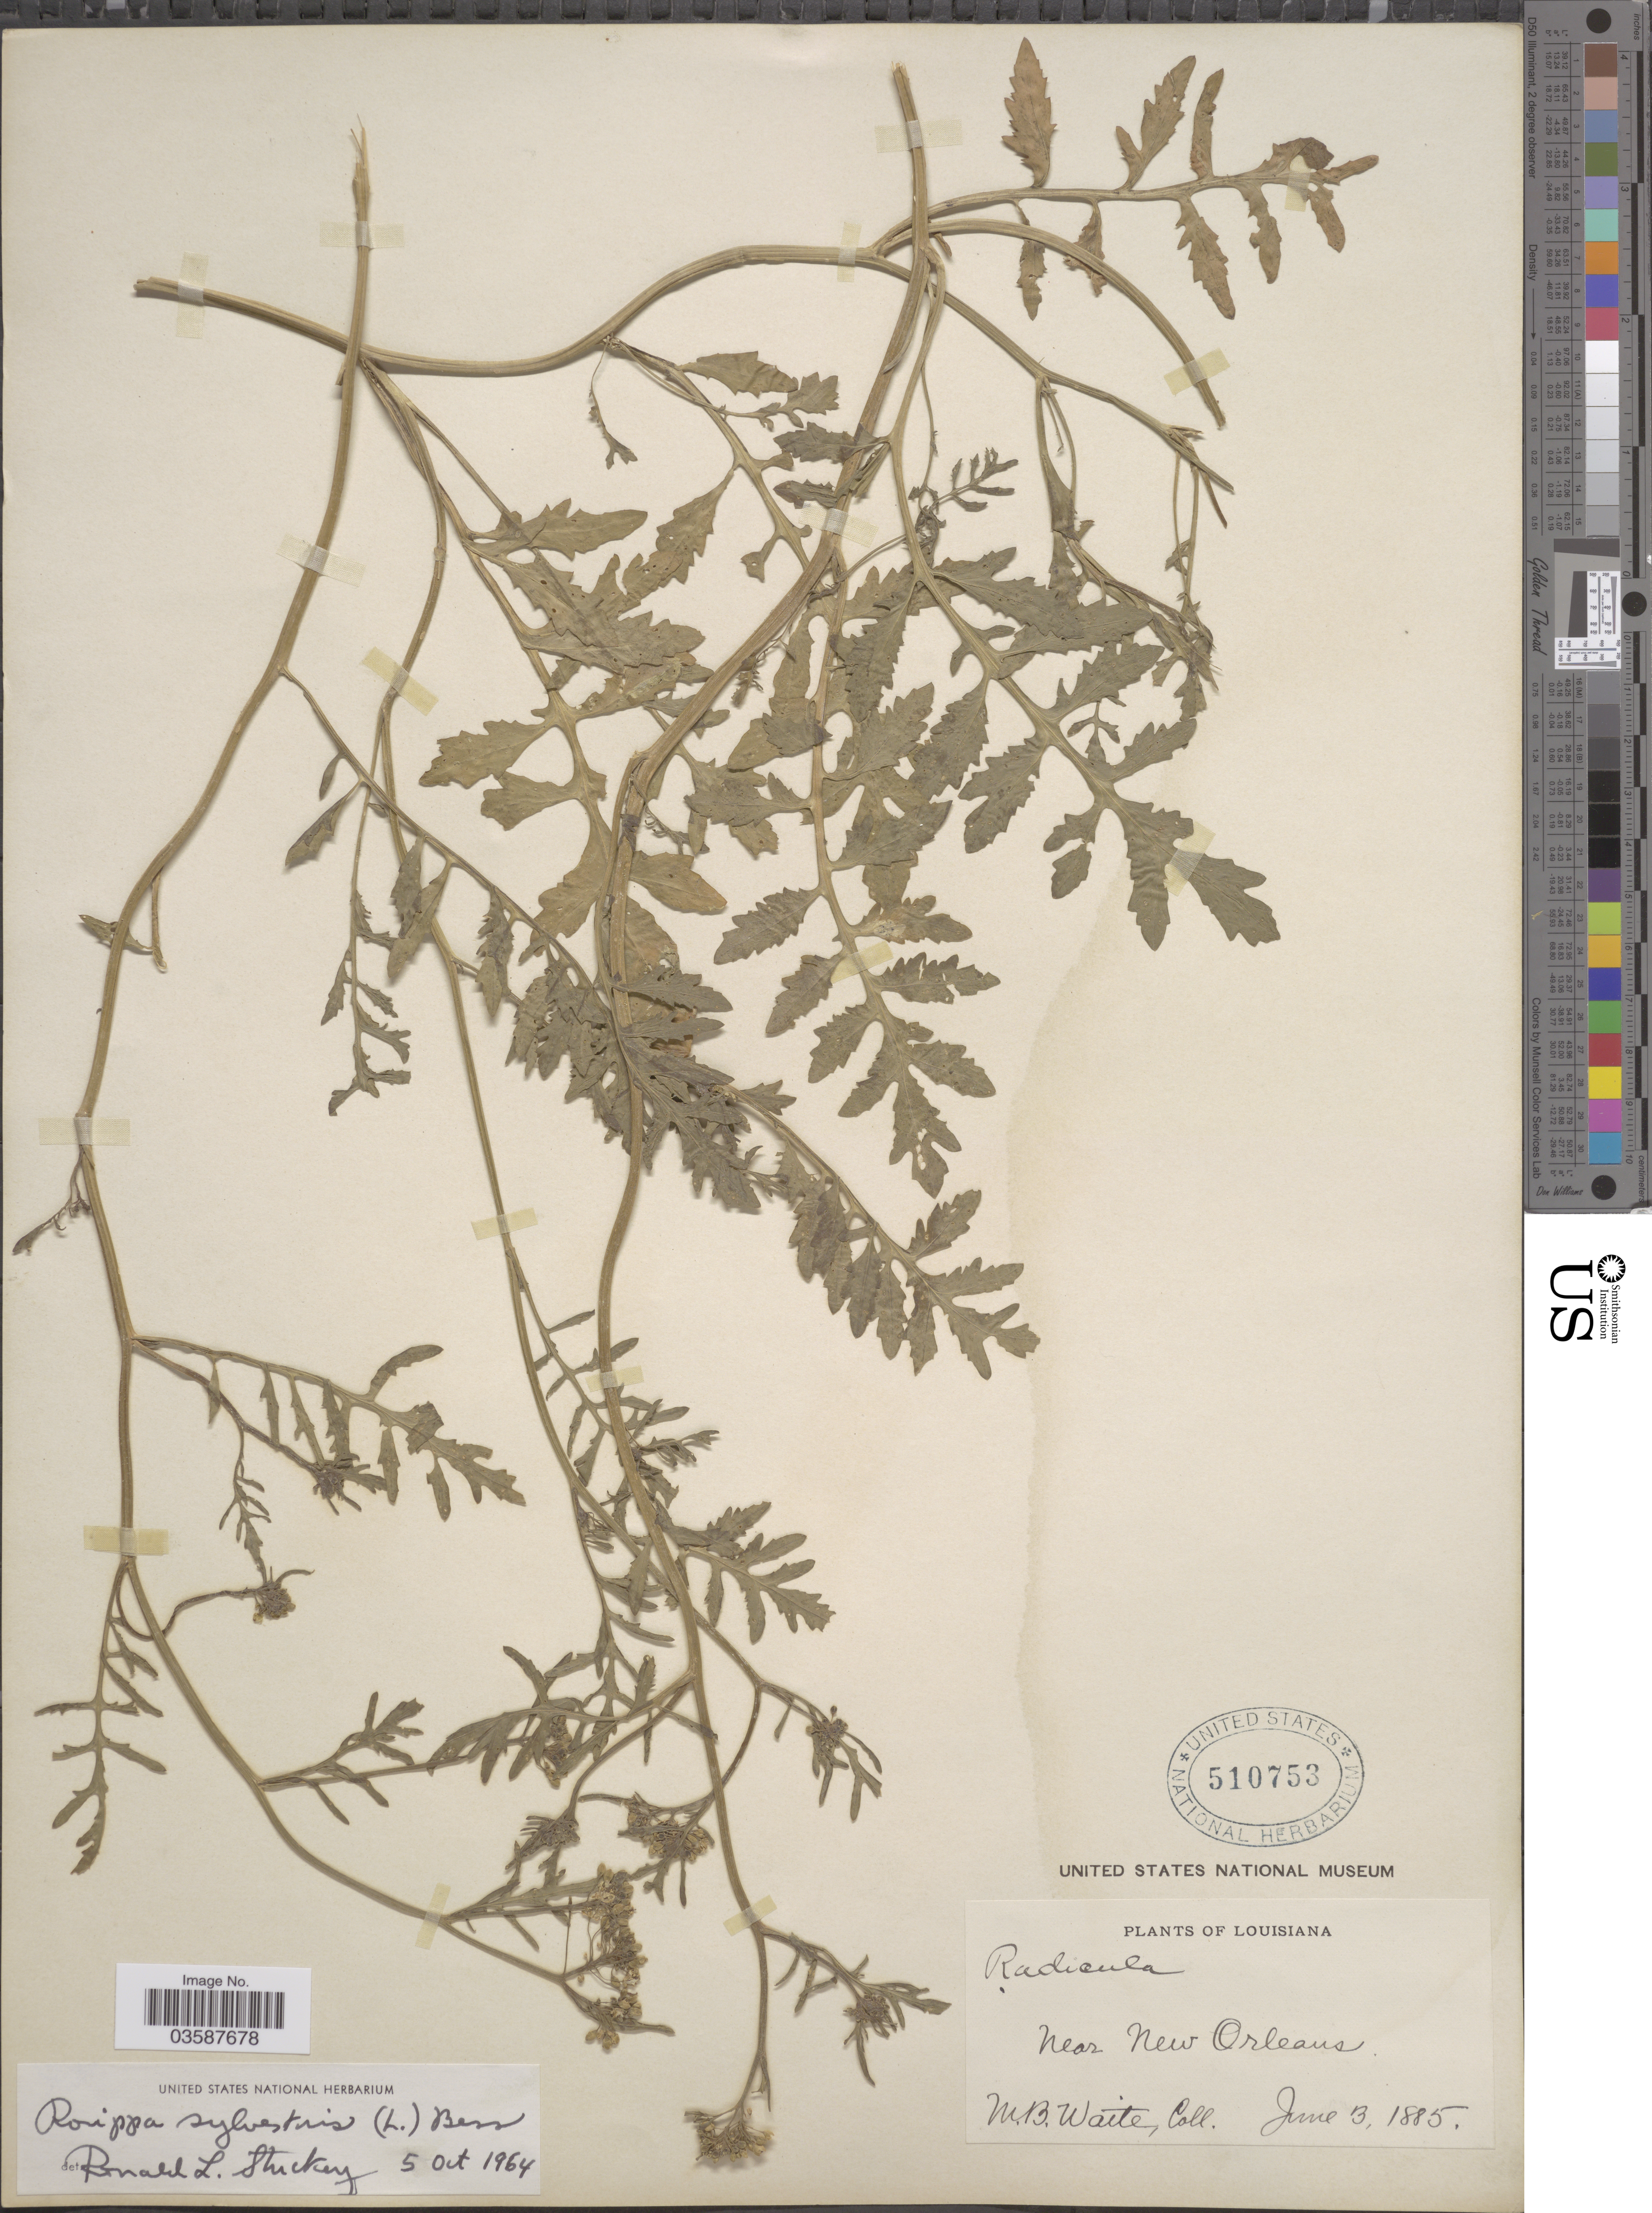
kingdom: Plantae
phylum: Tracheophyta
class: Magnoliopsida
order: Brassicales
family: Brassicaceae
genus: Rorippa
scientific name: Rorippa sylvestris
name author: (L.) Besser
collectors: M. B. Waite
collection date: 1885-06-03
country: United States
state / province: Louisiana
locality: Near New Orleans.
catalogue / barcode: US 510753